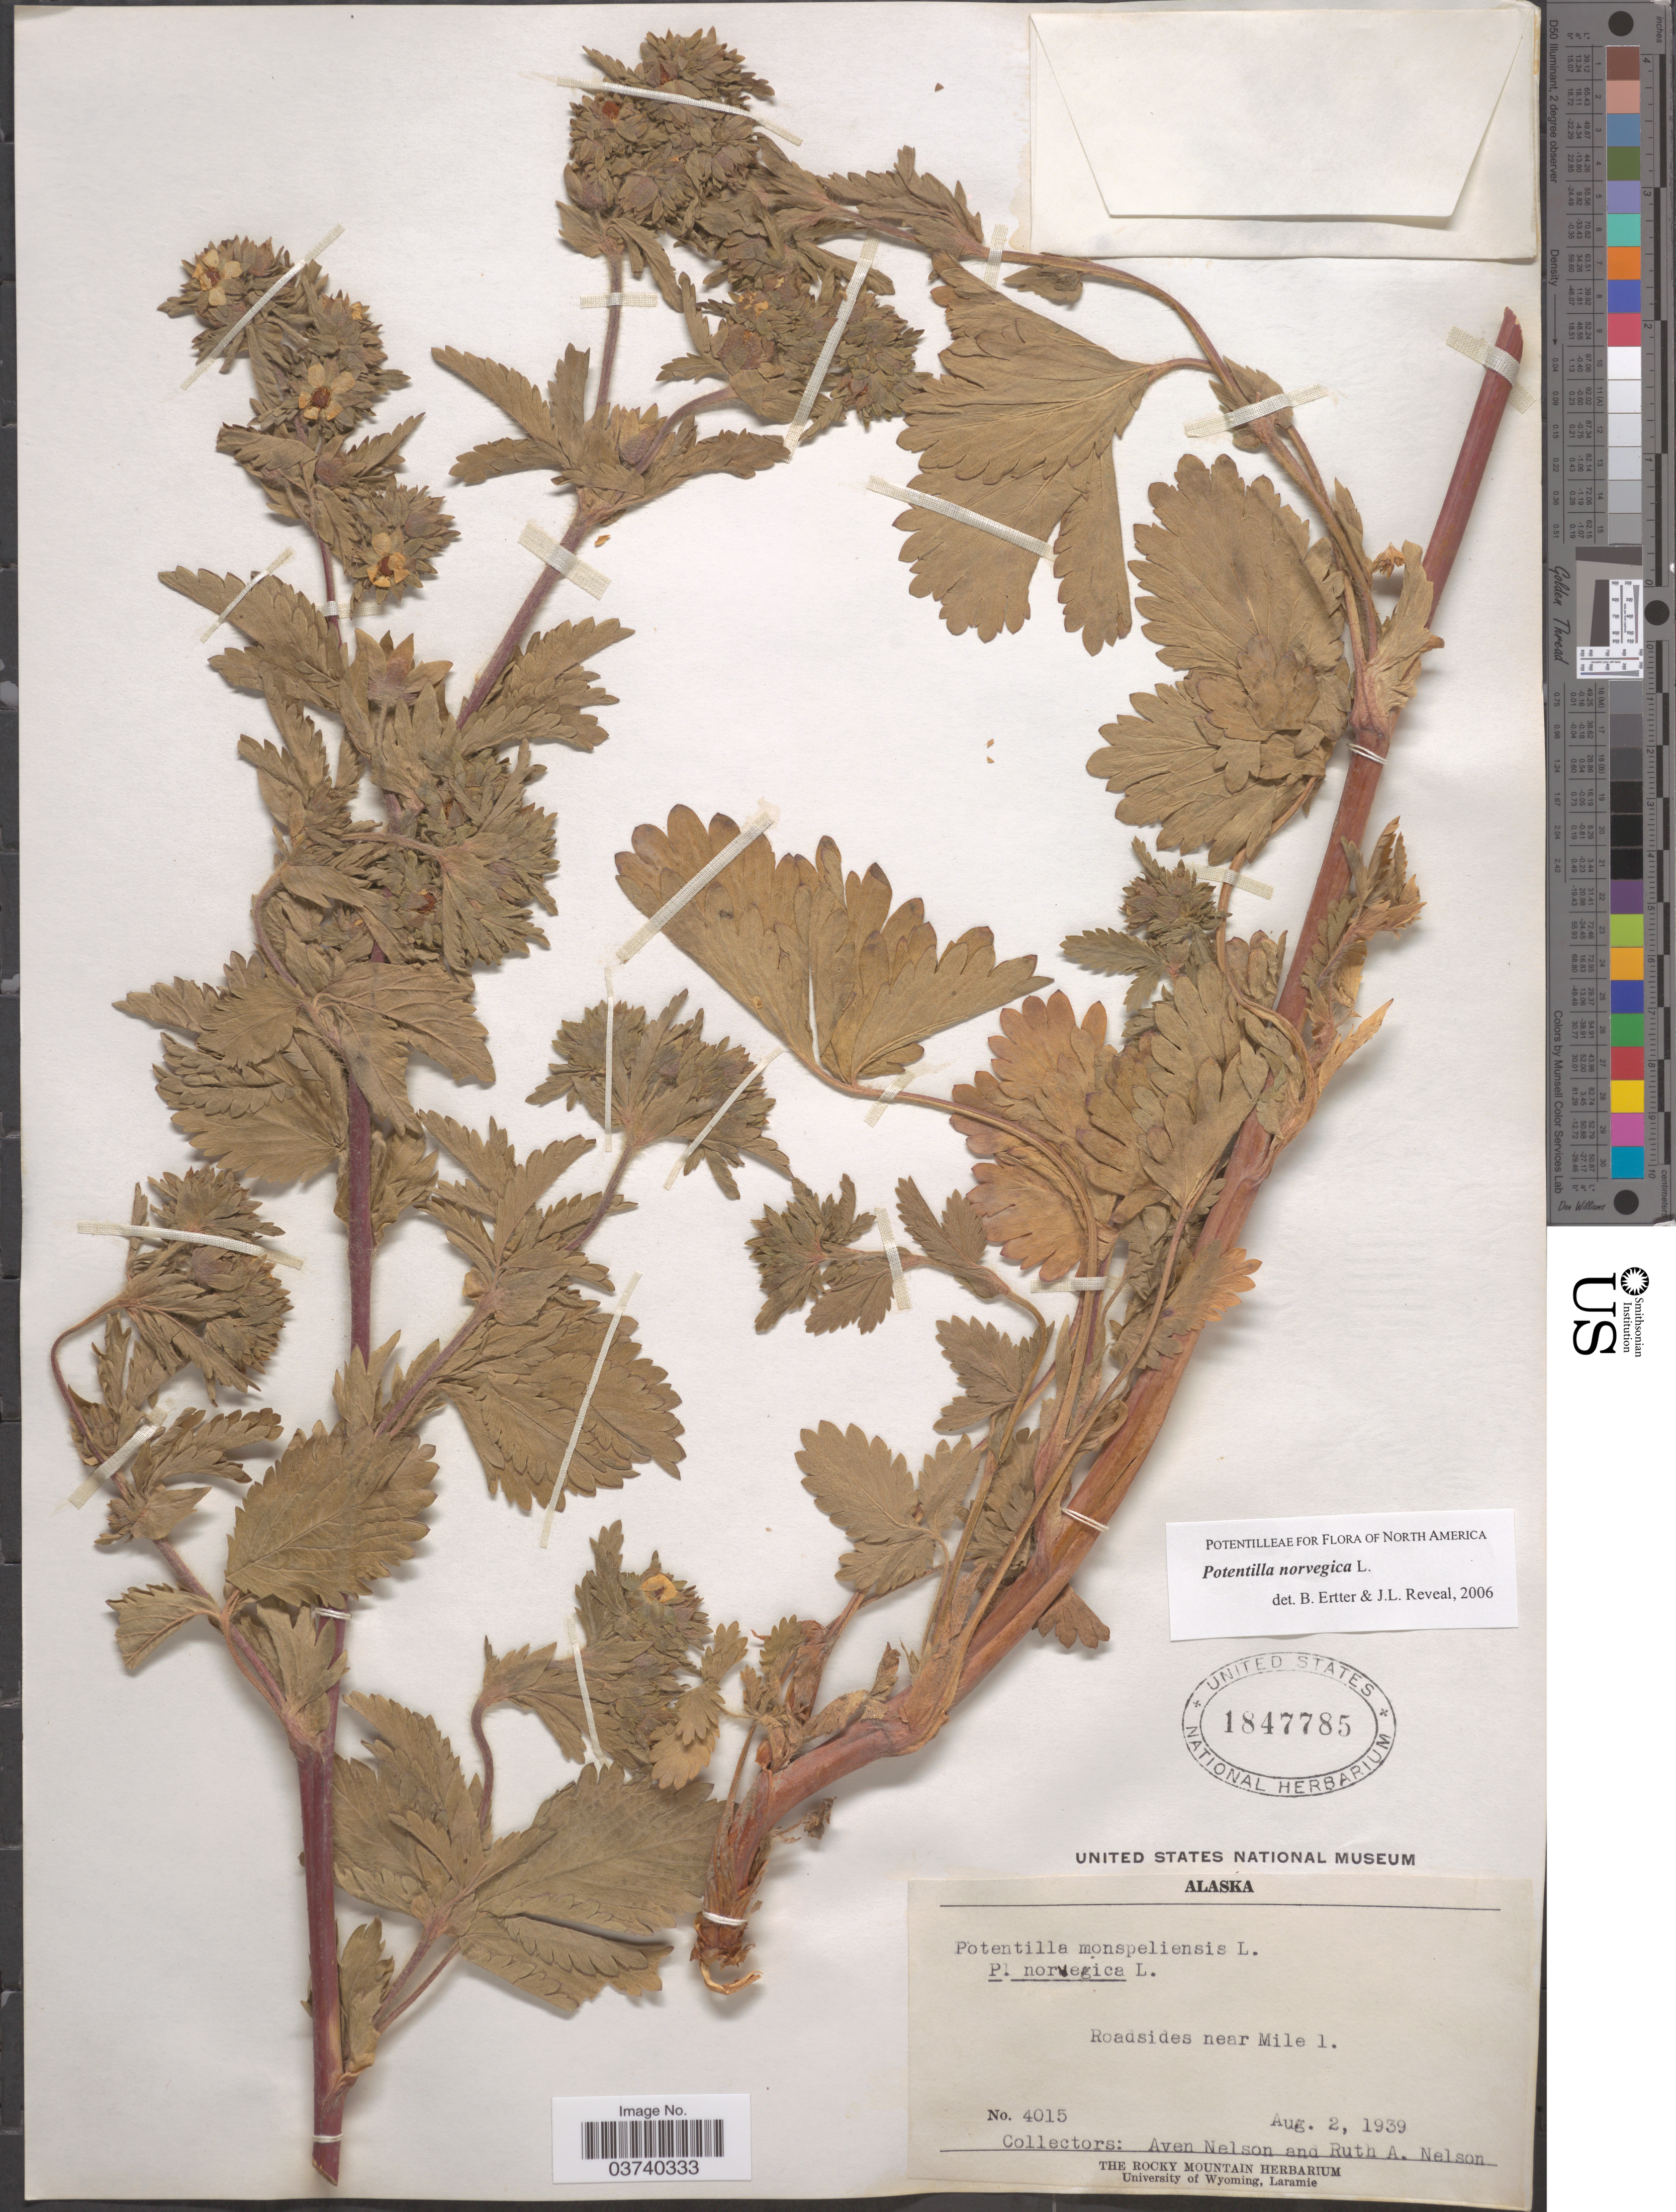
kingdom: Plantae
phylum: Tracheophyta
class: Magnoliopsida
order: Rosales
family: Rosaceae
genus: Potentilla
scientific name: Potentilla norvegica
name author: L.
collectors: A. Nelson & R. A. Nelson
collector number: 4015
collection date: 1939-08-02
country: United States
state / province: Alaska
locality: Roadsides near Mile 1.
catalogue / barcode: US 1847785